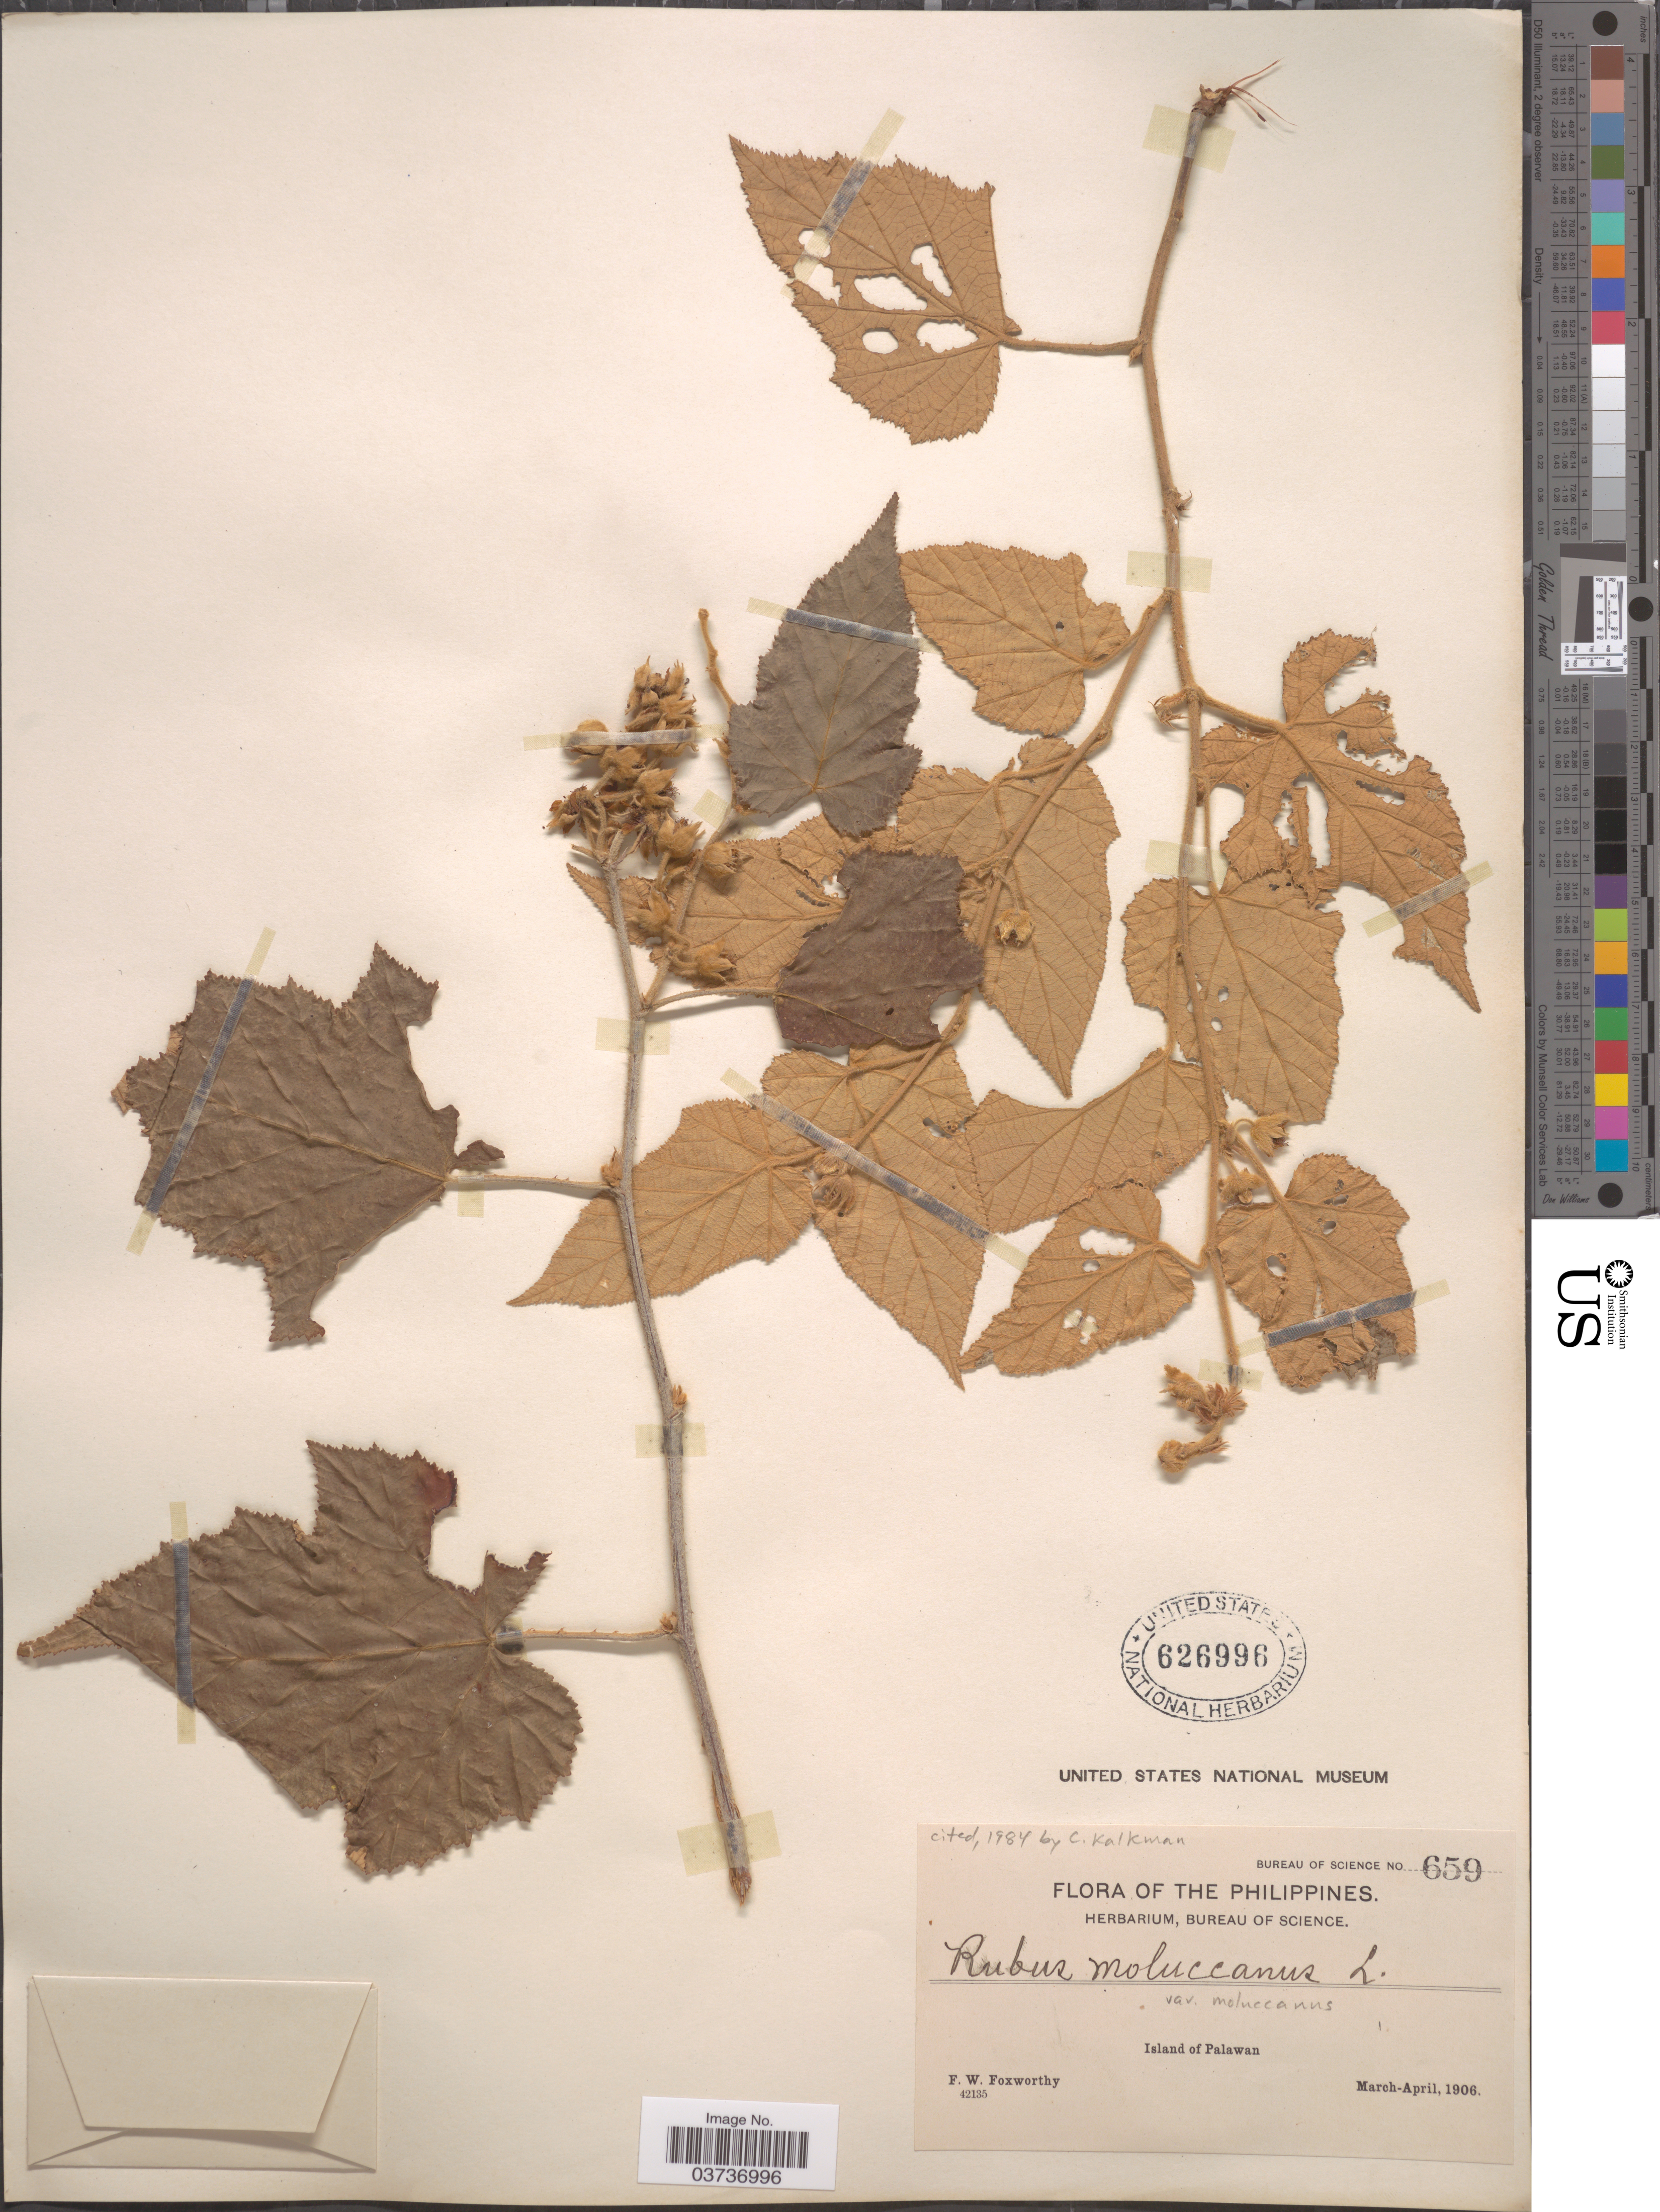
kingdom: Plantae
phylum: Tracheophyta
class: Magnoliopsida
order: Rosales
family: Rosaceae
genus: Rubus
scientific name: Rubus moluccanus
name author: L.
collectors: F. W. Foxworthy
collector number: Bureau of Science 659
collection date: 1906-03/1906-04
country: Philippines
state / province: Mimaropa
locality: Island of Palawan.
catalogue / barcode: US 626996